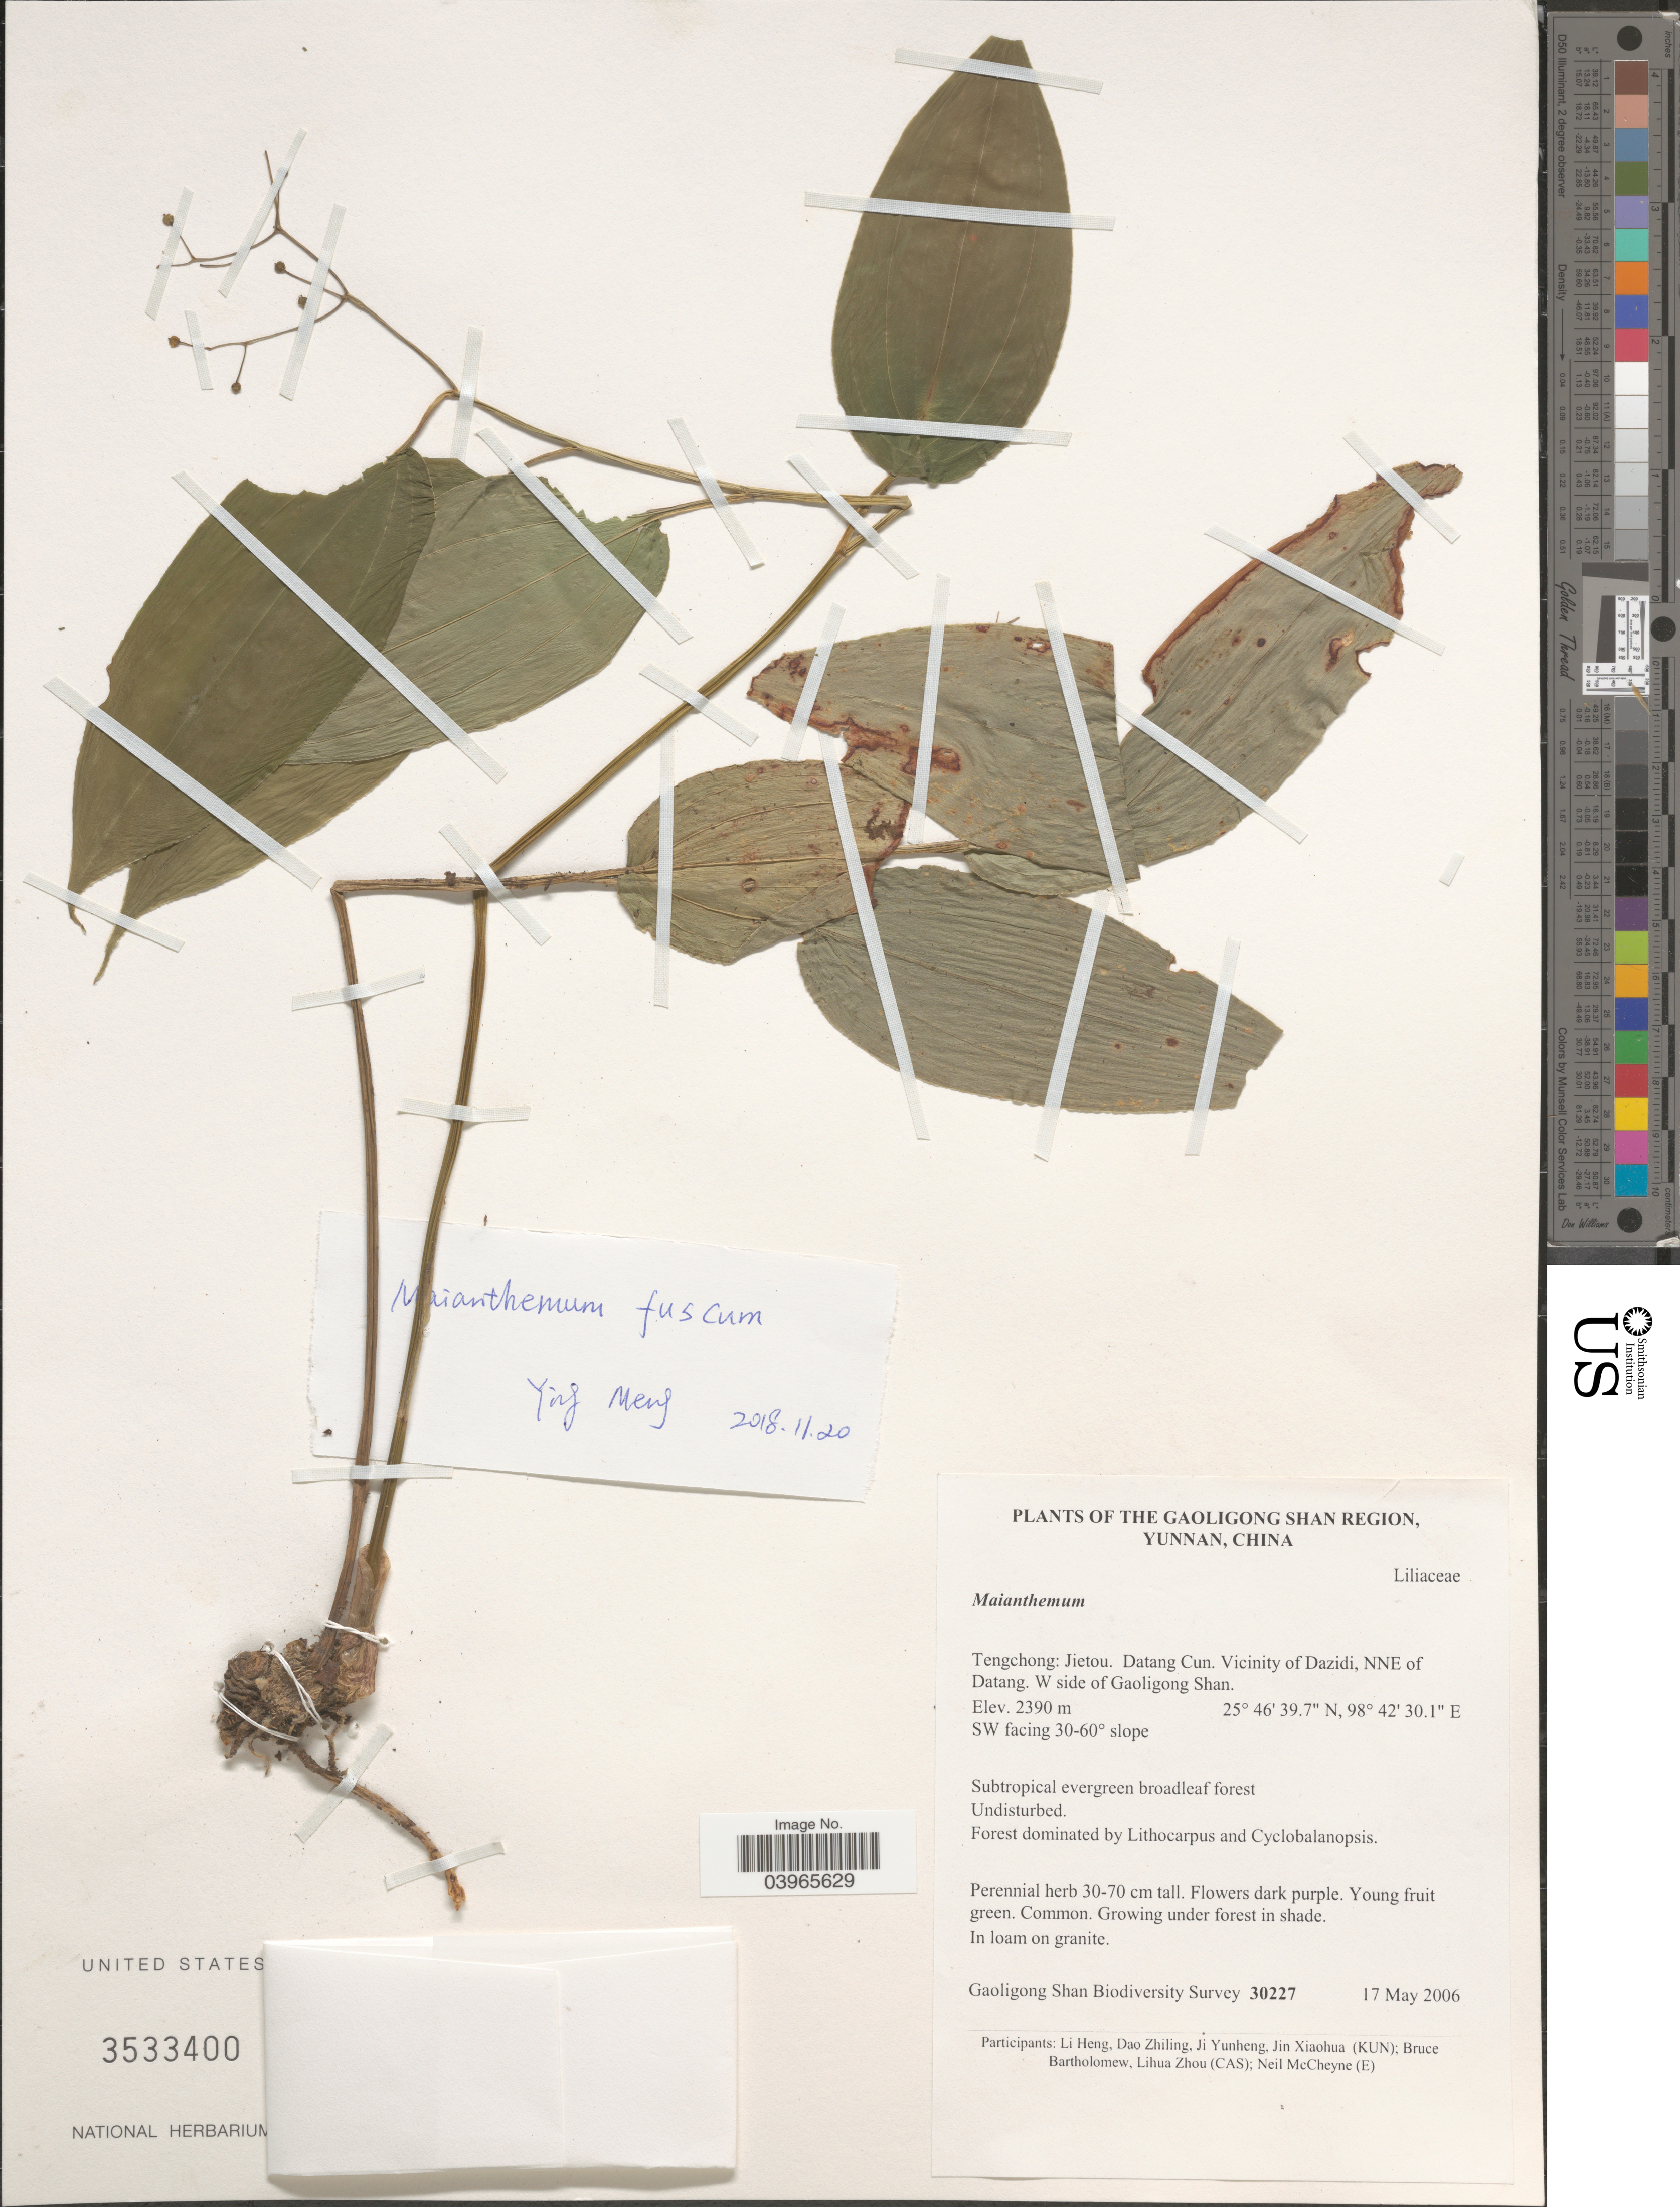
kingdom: Plantae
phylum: Tracheophyta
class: Liliopsida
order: Asparagales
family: Asparagaceae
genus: Maianthemum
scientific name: Maianthemum sp.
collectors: Gaoligong Shan Biodiversity Survey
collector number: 30227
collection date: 2006-05-17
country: China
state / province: Yunnan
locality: The Gaoligong Shan Region. Tengchong: Jietou. Datang Cun. Vicinity of Dazidi, NNE of Datang. W side of Gaoligong Shan. SW facing 30-60° slope.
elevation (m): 2390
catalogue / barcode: US 3533400